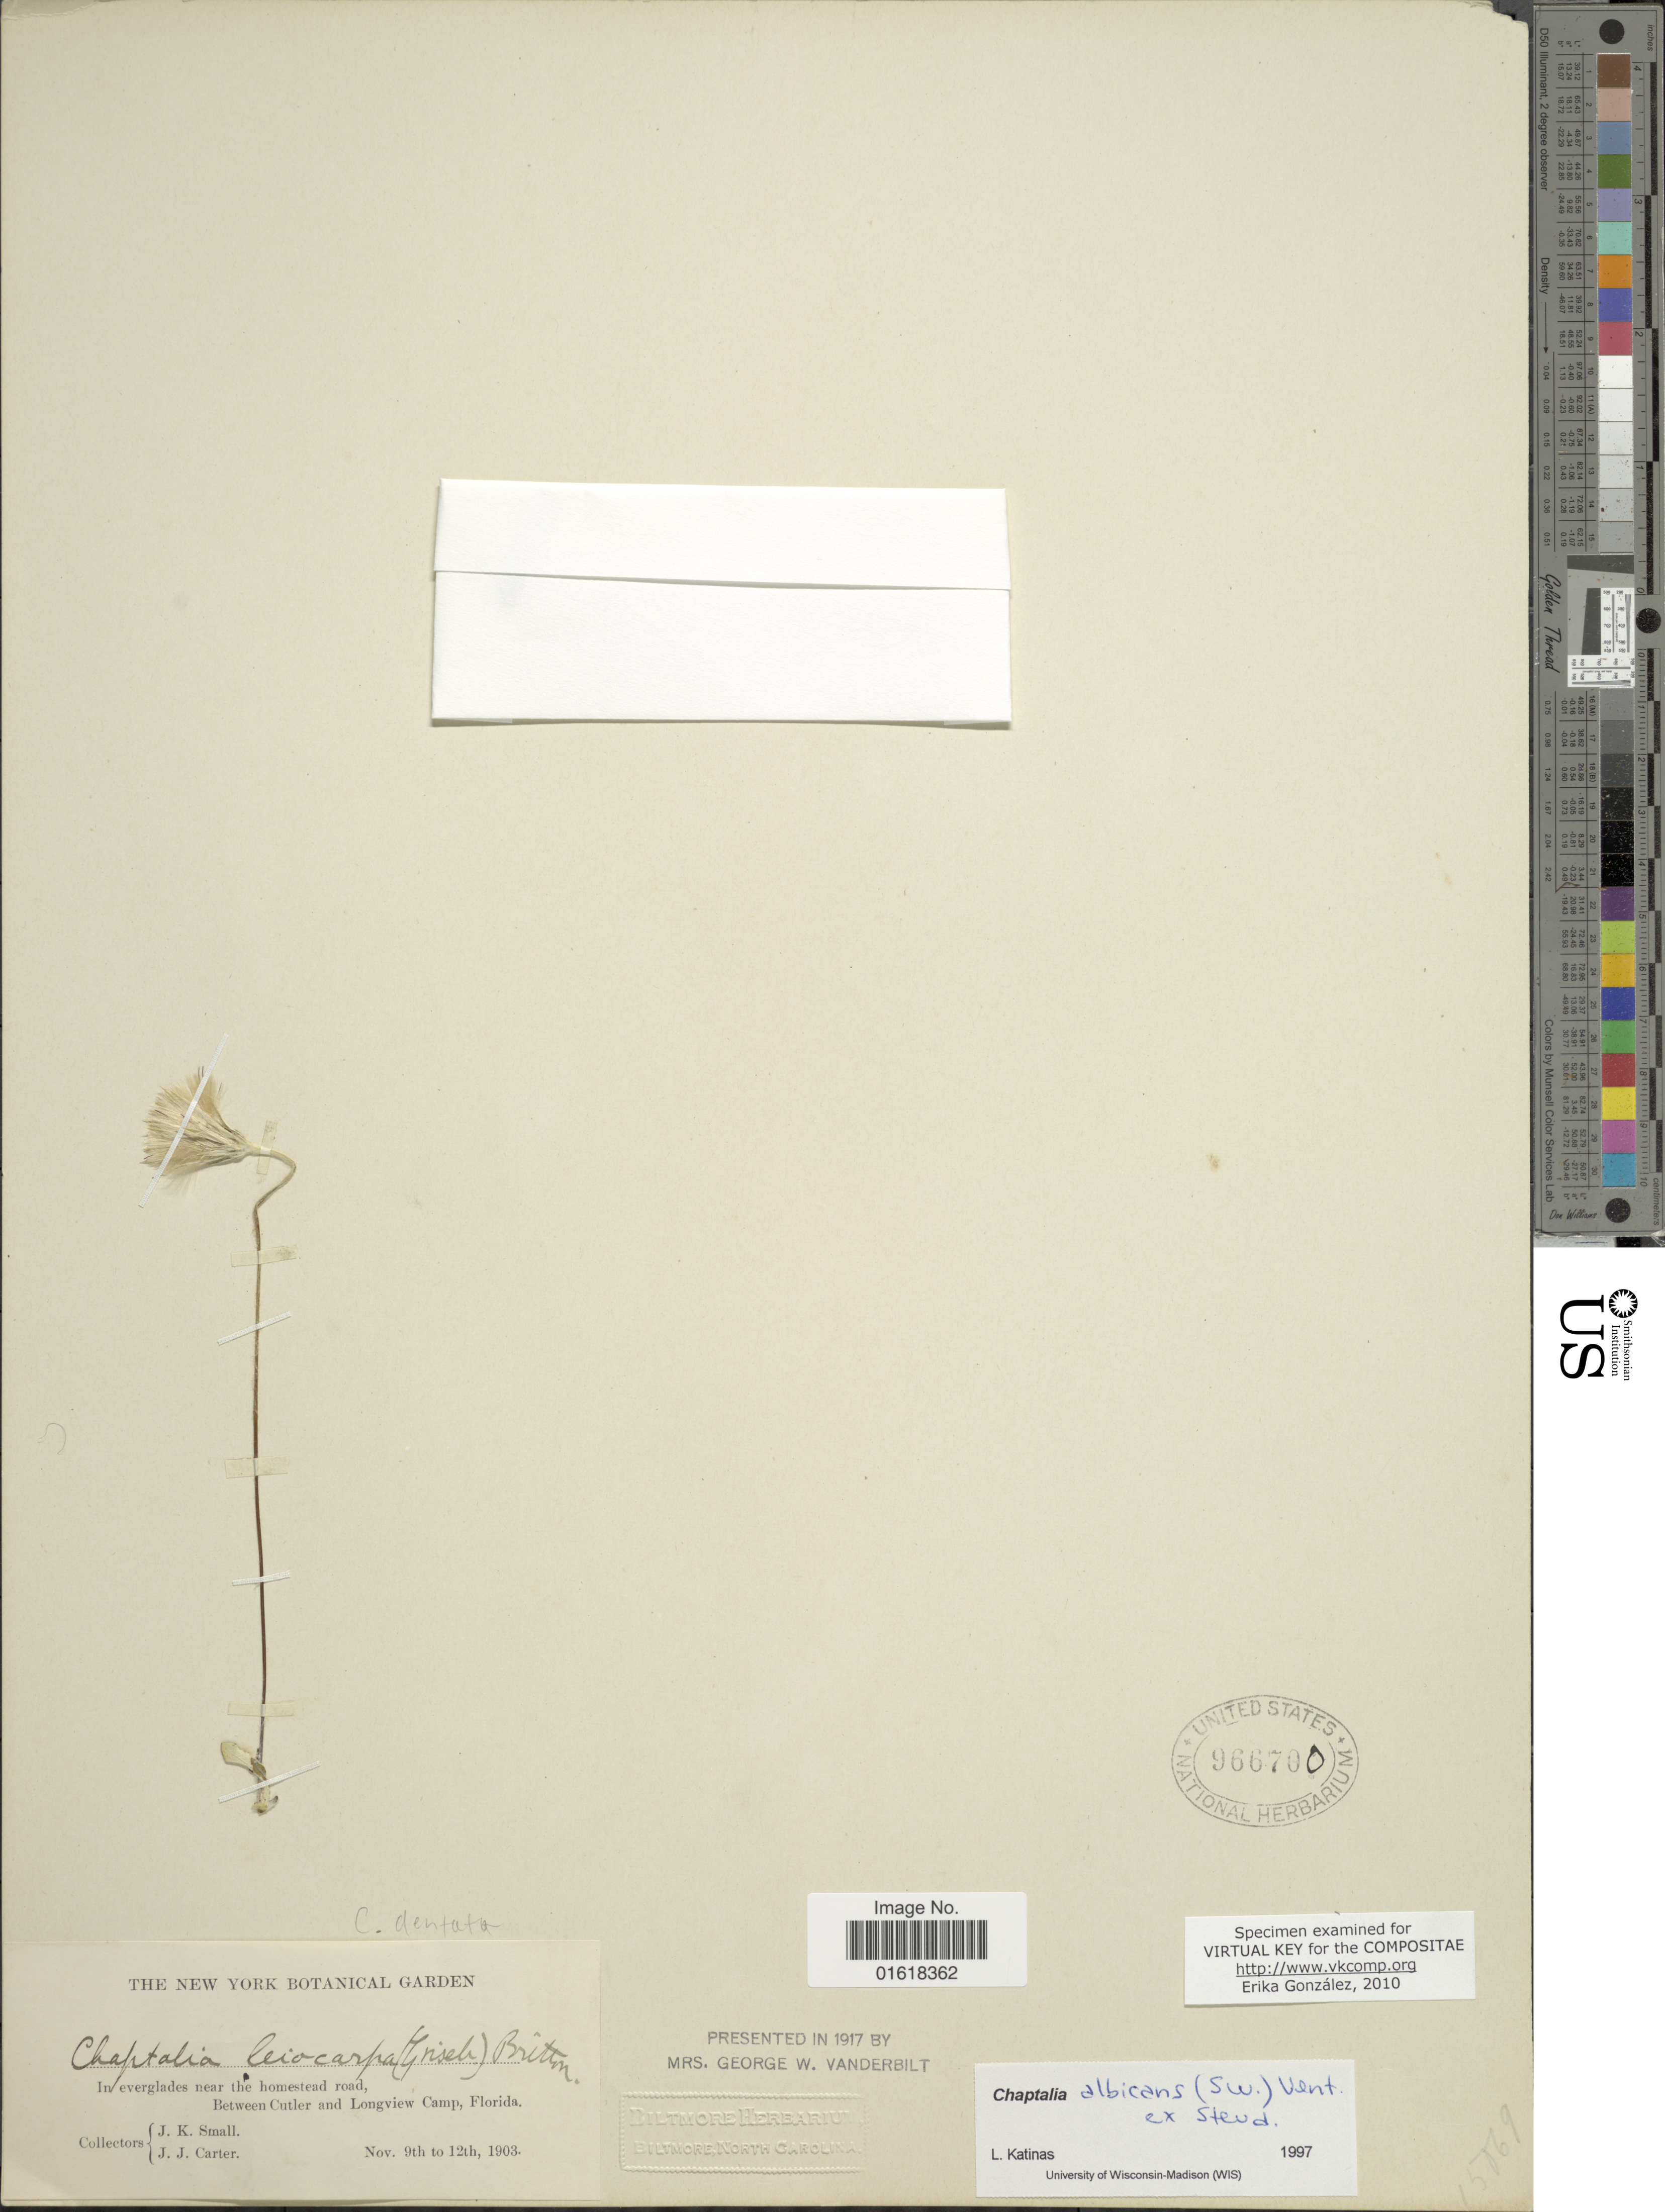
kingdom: Plantae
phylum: Tracheophyta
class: Magnoliopsida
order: Asterales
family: Asteraceae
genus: Chaptalia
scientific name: Chaptalia albicans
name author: (Sw.) Vent. ex B.D. Jacks.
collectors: J. K. Small & J. Carter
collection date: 1903-11-09/1903-11-12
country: United States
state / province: Florida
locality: In everglades near the homestead road, Between Culter and Longview Camp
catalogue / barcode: US 966700